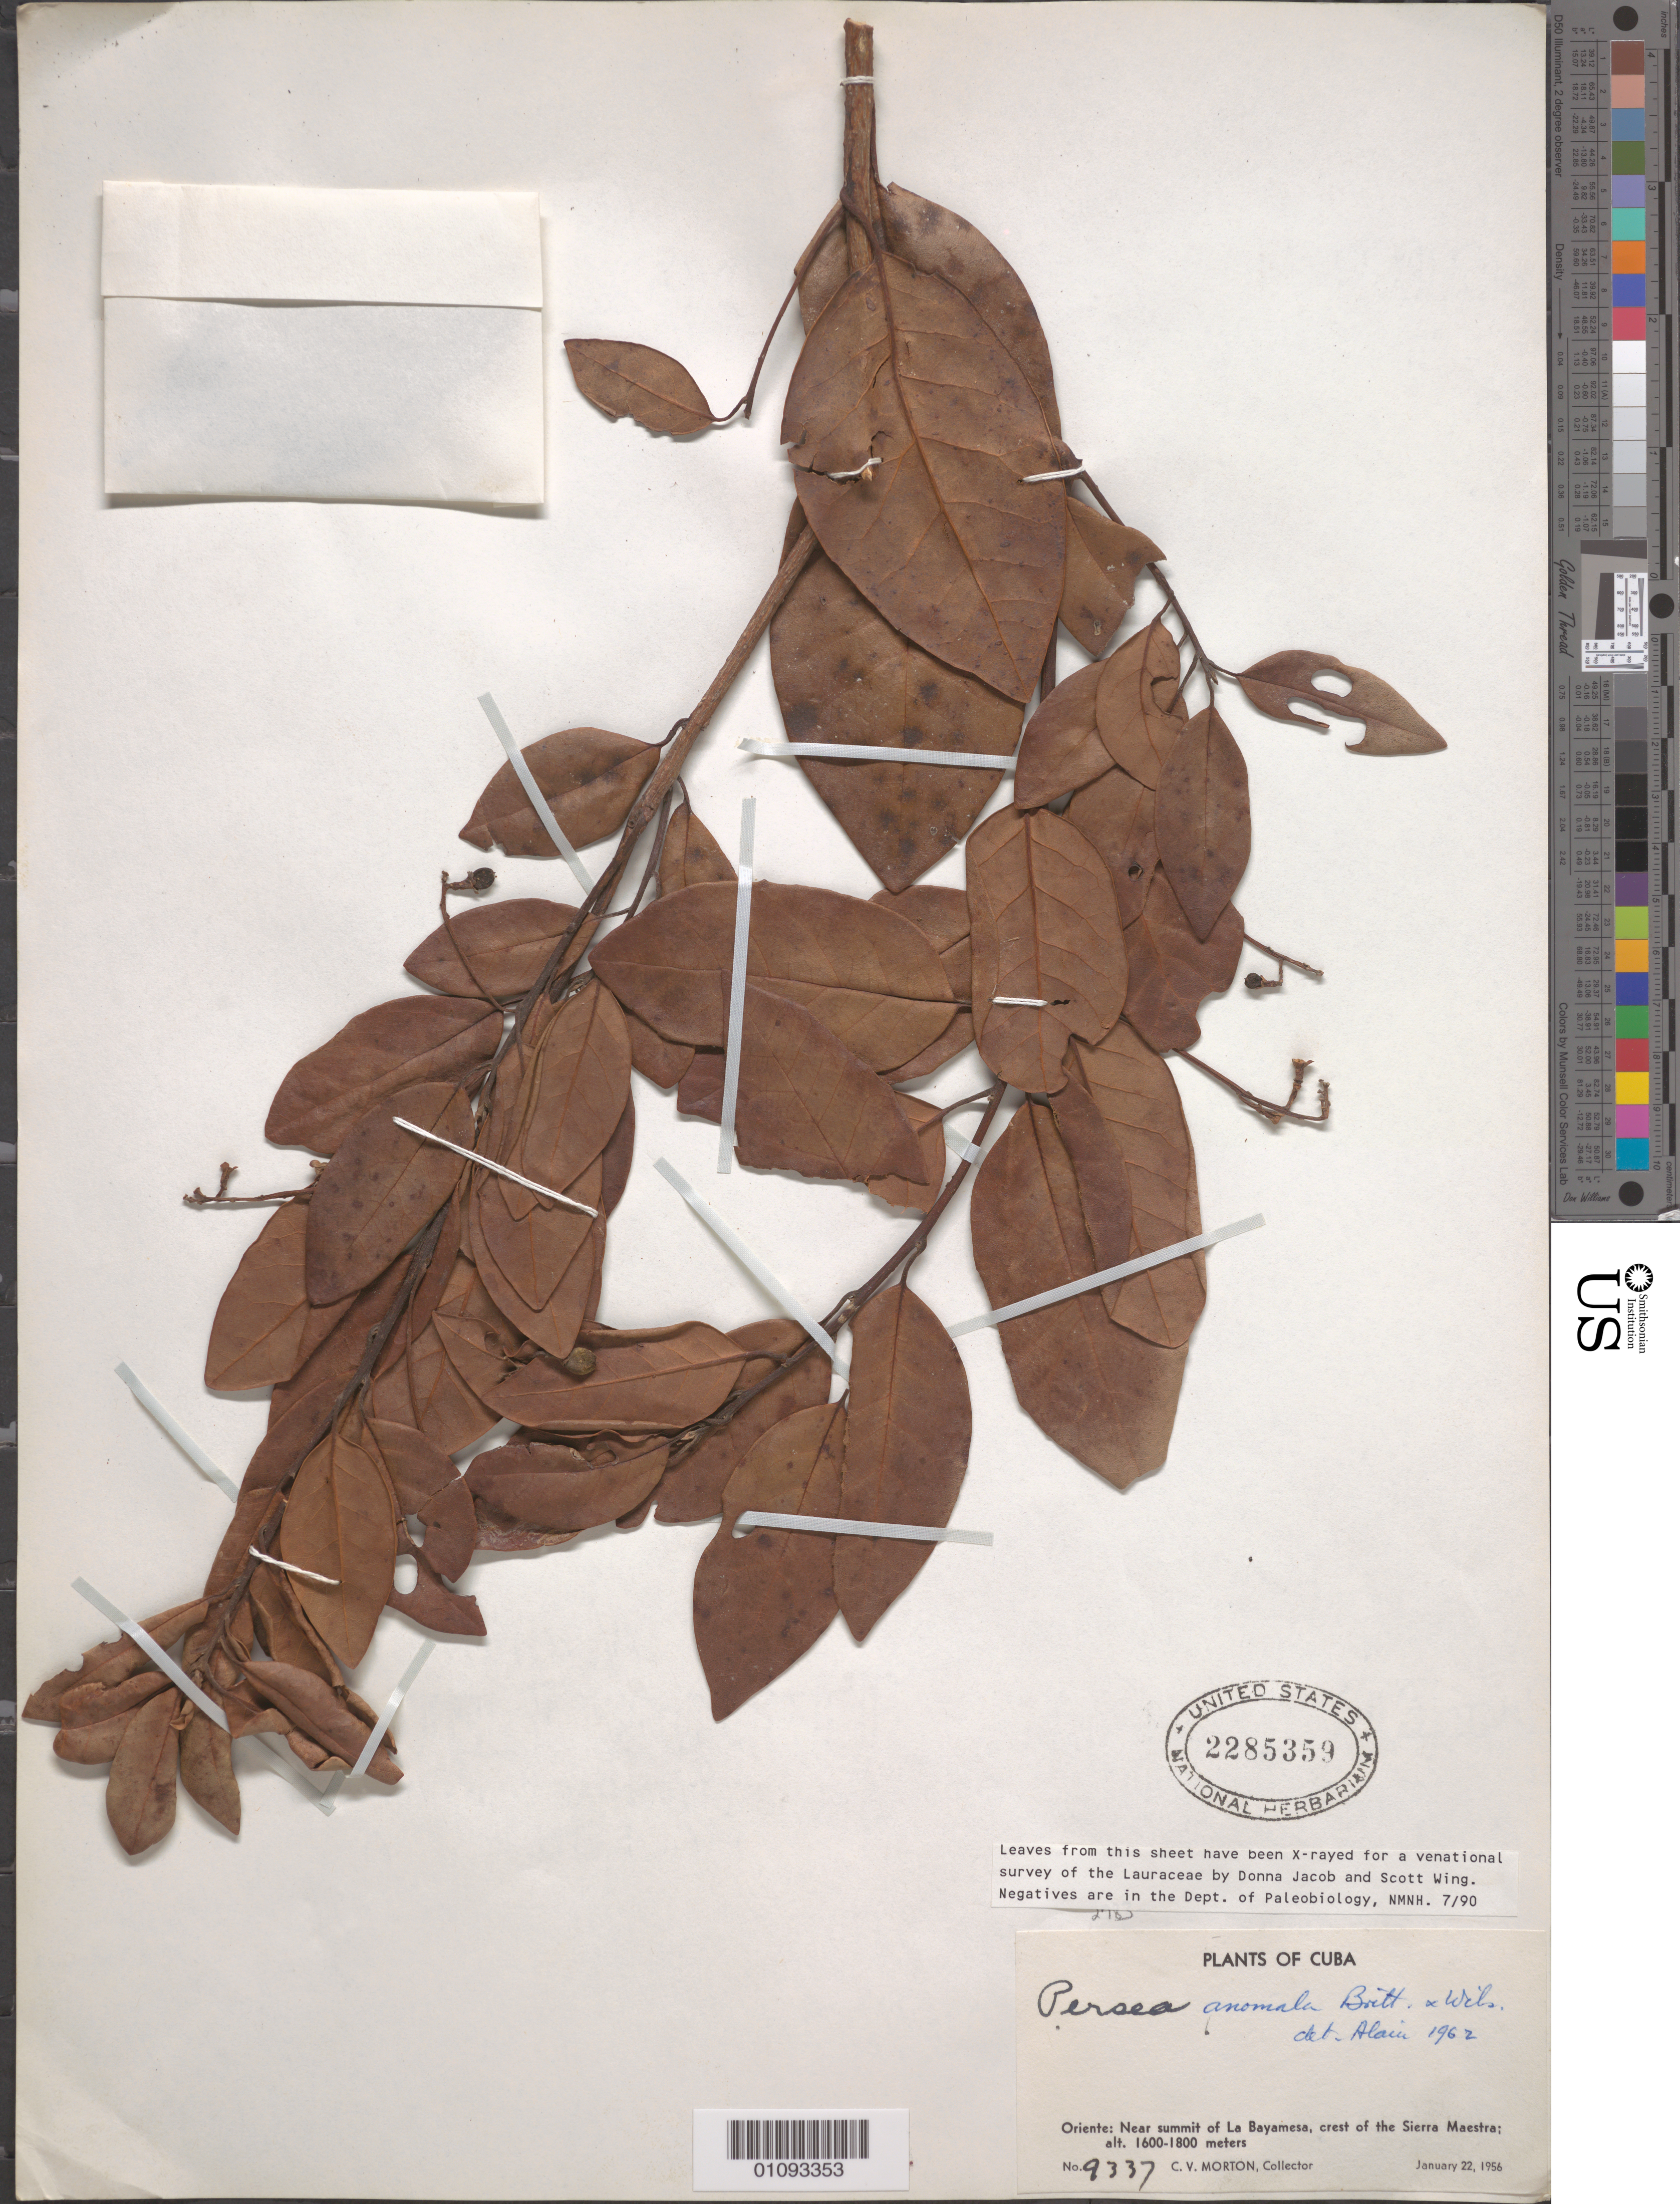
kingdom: Plantae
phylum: Tracheophyta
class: Magnoliopsida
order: Laurales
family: Lauraceae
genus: Persea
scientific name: Persea alpigena var. harrisii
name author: (Mez) L.E. Kopp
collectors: C. V. Morton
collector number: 9337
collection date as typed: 22 Jan 1956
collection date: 1956-01-22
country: Cuba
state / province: Oriente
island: Cuba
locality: La Bayamesa, Sierra Maestra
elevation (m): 1600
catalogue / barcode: US 2285359